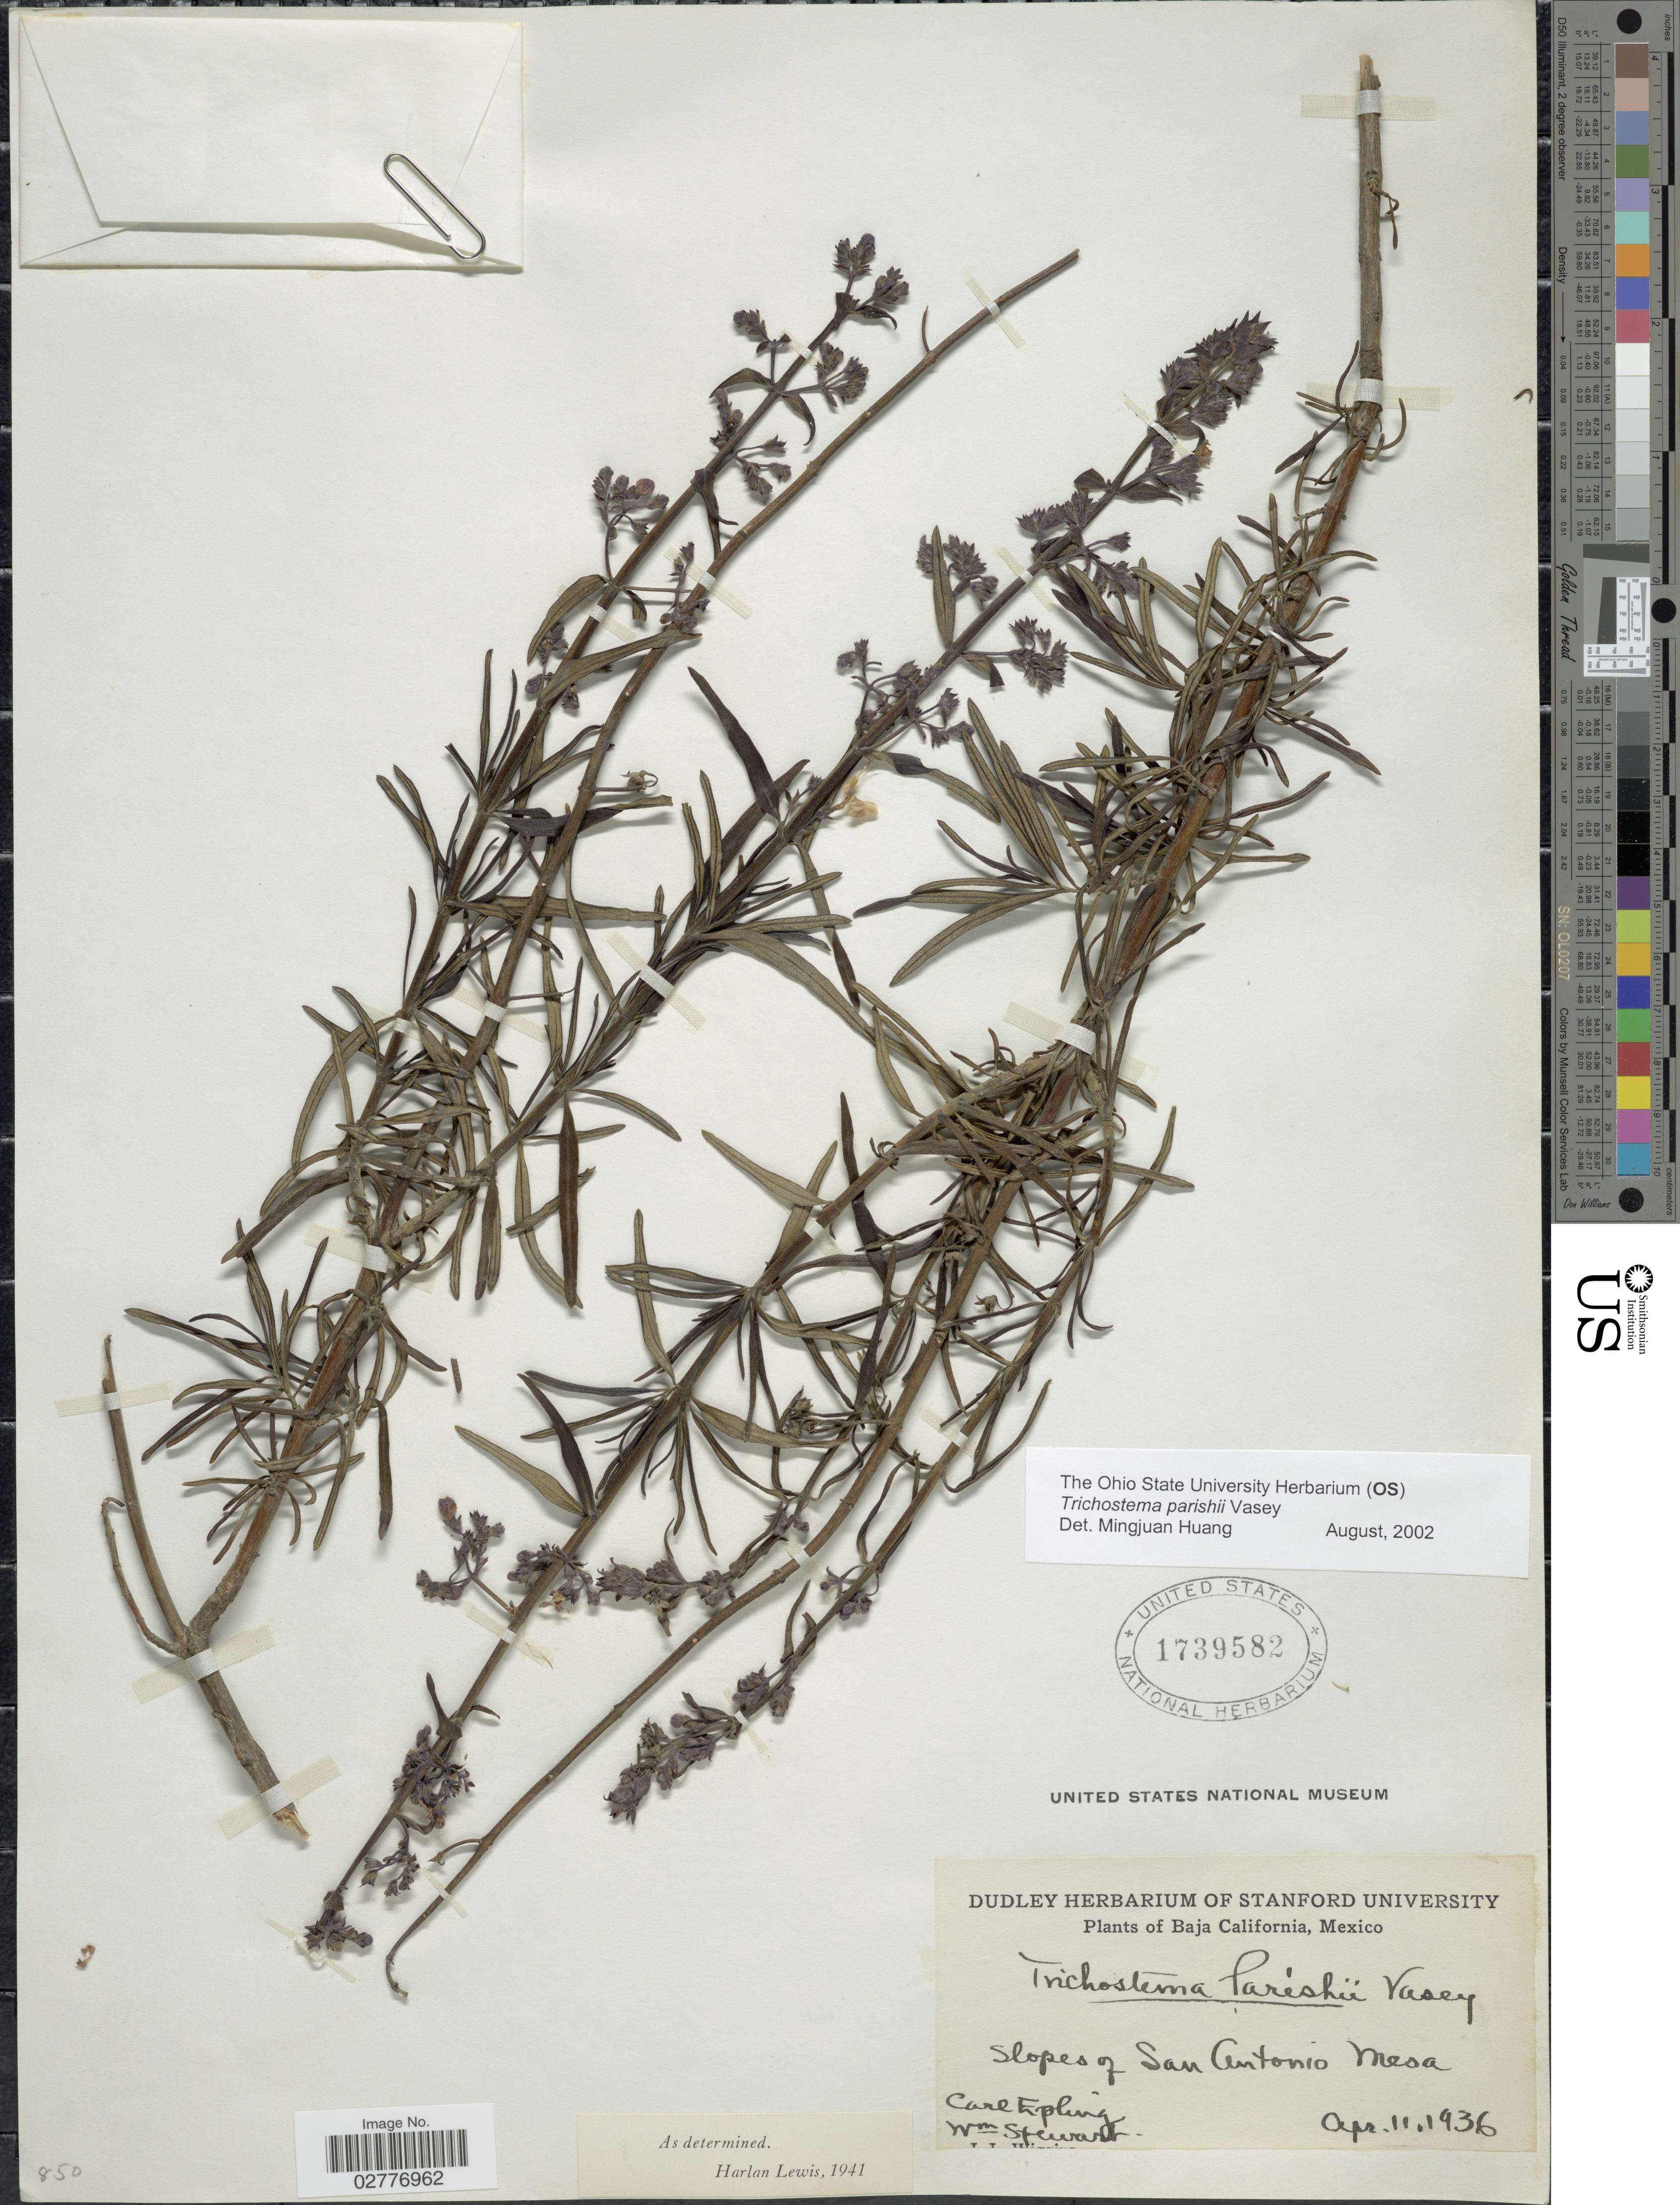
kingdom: Plantae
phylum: Tracheophyta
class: Magnoliopsida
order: Lamiales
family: Lamiaceae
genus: Trichostema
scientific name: Trichostema parishii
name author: Vasey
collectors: -- Epling & W. Stewart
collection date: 1936-04-11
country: Mexico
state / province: Baja California Sur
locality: Slopes of San Antonio Mesa.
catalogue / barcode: US 1739582